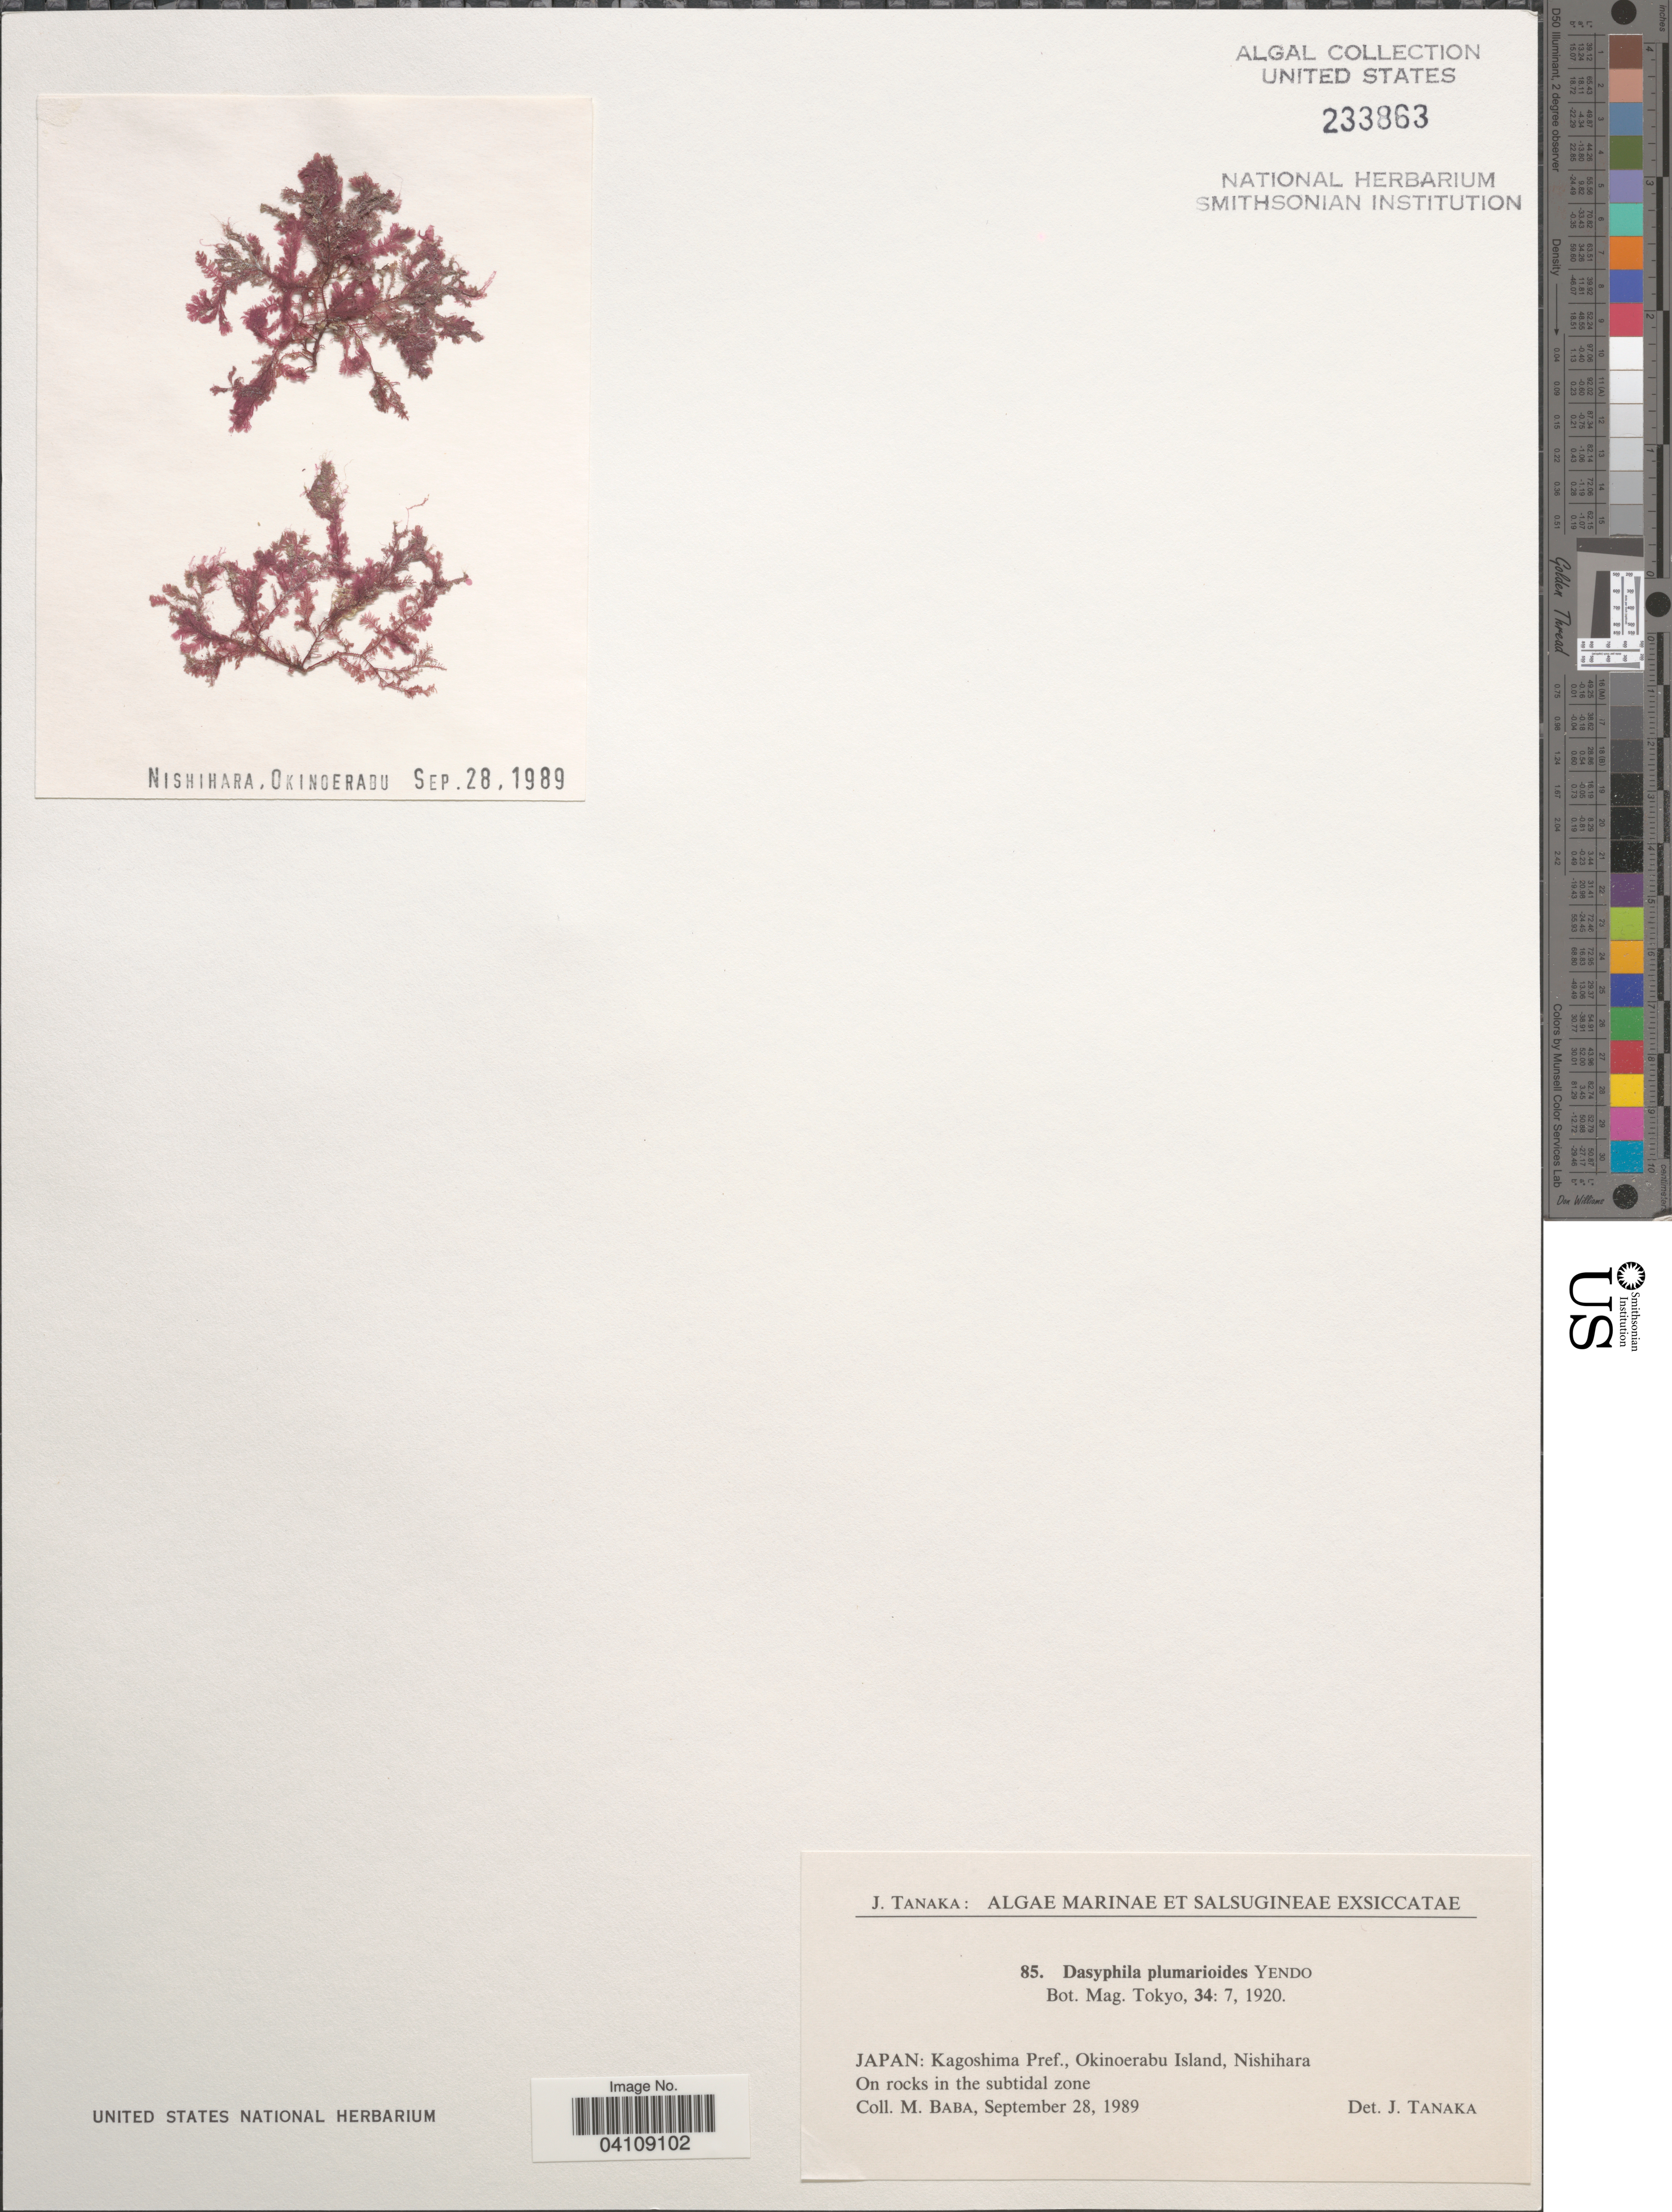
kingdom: Plantae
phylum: Rhodophyta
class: Florideophyceae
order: Ceramiales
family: Ceramiaceae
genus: Dasyphila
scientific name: Dasyphila plumarioides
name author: Yendo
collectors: M. Baba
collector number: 85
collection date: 1989-09-28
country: Japan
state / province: Kagosima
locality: Kagoshima Pref., Okinoerabu Island, Nishihara.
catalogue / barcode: US 233863